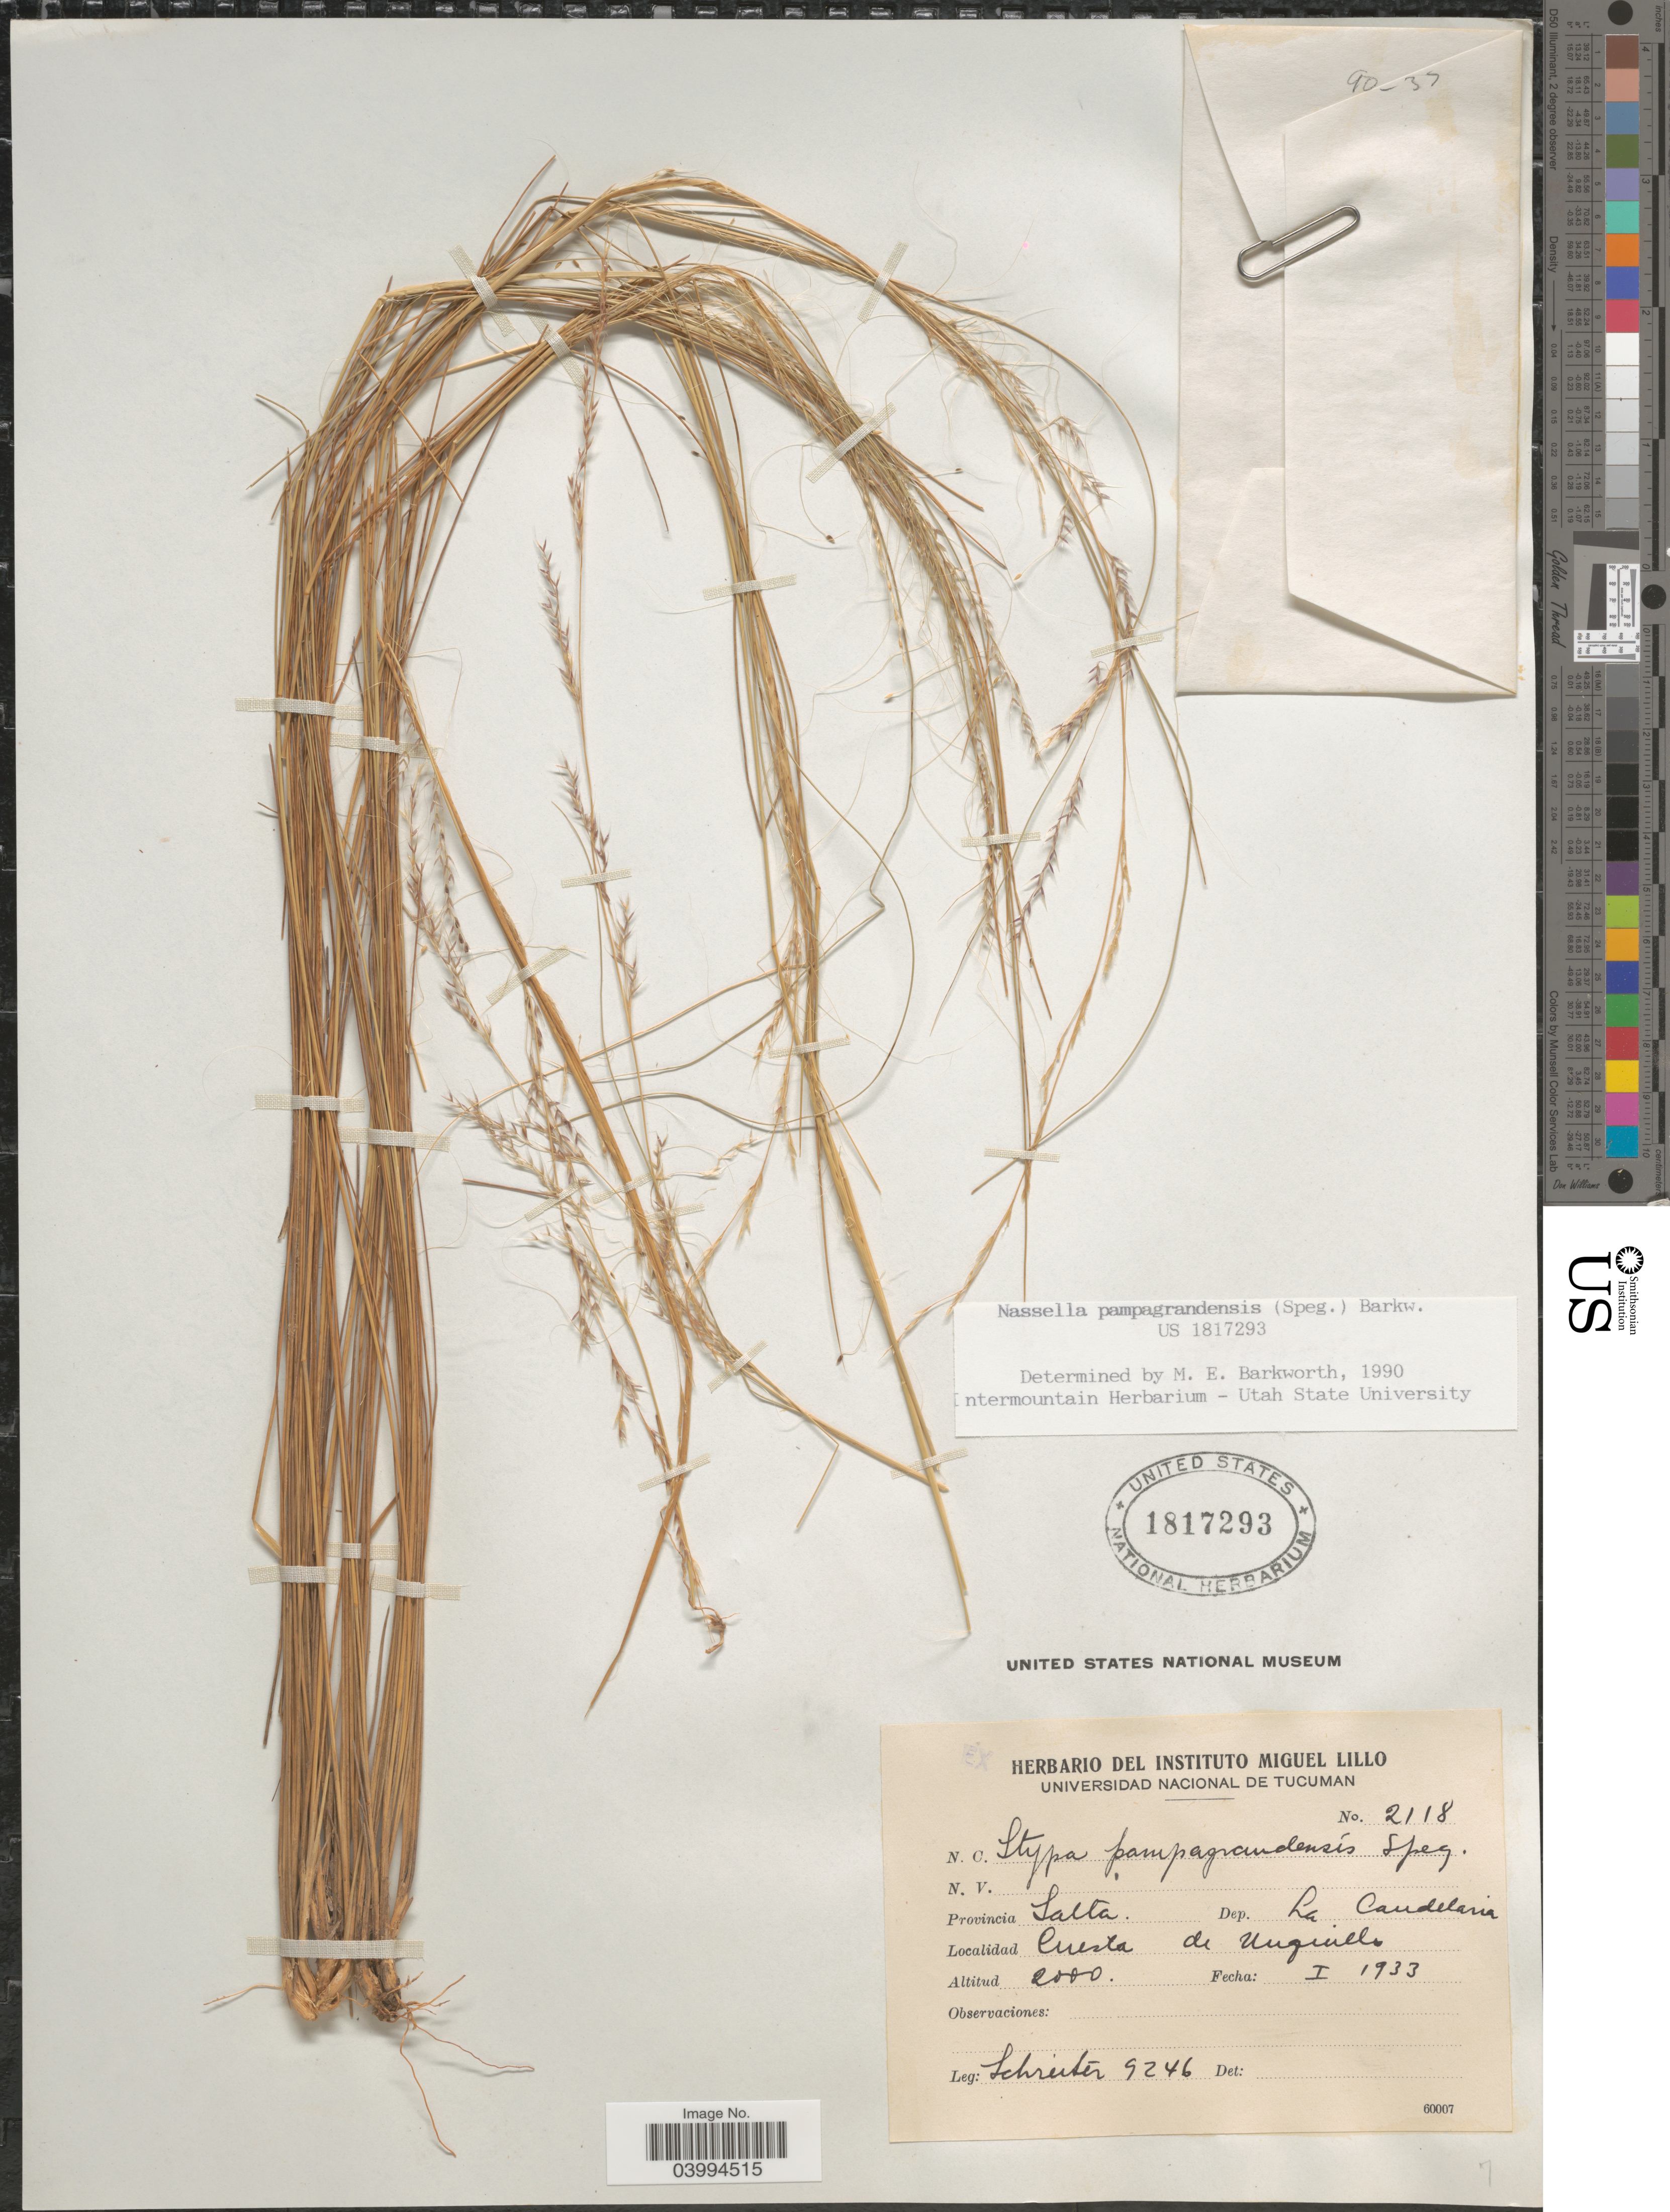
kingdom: Plantae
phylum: Tracheophyta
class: Liliopsida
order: Poales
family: Poaceae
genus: Nassella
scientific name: Nassella pampagrandensis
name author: (Speg.) Barkworth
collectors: -. Schreiter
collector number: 9246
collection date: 1933-01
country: Argentina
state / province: Salta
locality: Dep. La Candelaria. Cuesta de Unguillo.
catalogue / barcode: US 1817293